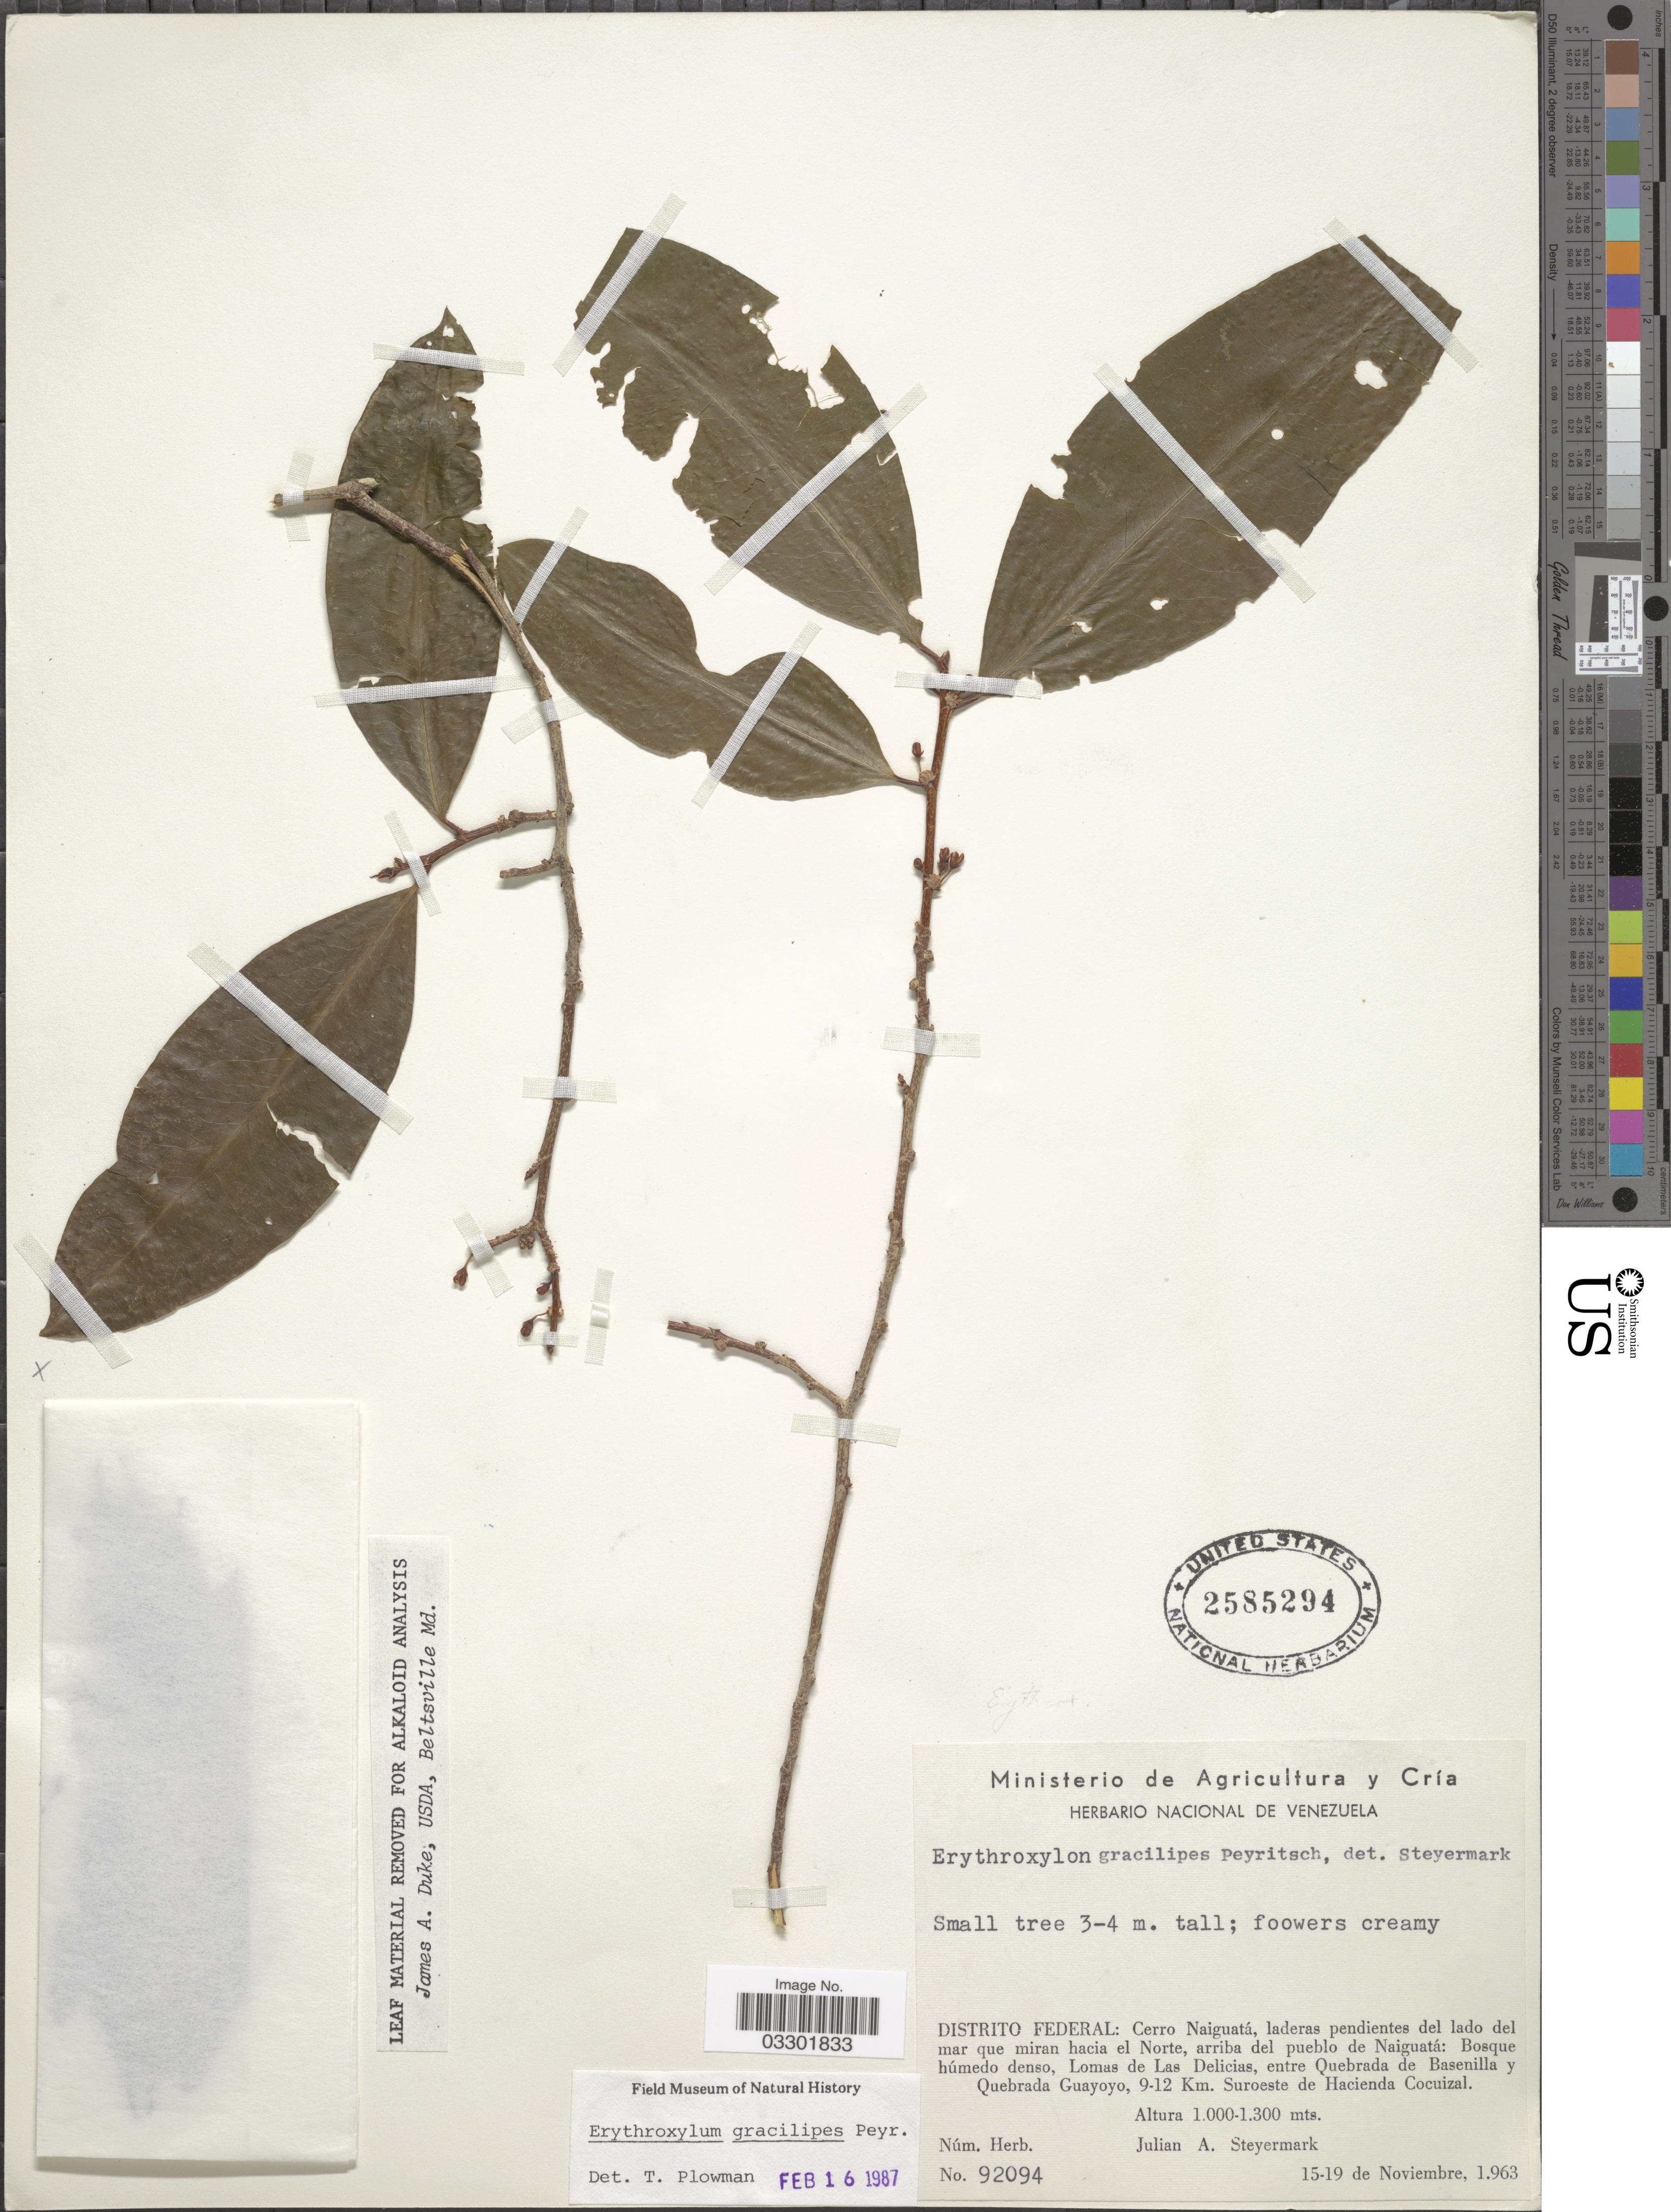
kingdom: Plantae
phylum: Tracheophyta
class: Magnoliopsida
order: Malpighiales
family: Erythroxylaceae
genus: Erythroxylum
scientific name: Erythroxylum gracilipes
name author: Peyr.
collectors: J. Steyermark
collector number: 92094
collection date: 1963-11-15/1963-11-19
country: Venezuela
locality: Distrito Federal: Cerro Naiguatá, laderas pendientes del lado del mar que miran hacia el Norte, arriba del pueblo de Naiguatá: Bosque húmedo densi, Lomas de Las Delicias, entre Quebrada de Basenilla y Quebrada Guayoyo, 9-12 Km. Suroeste de Hacienda Cocuizal.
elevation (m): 1000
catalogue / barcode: US 2585294